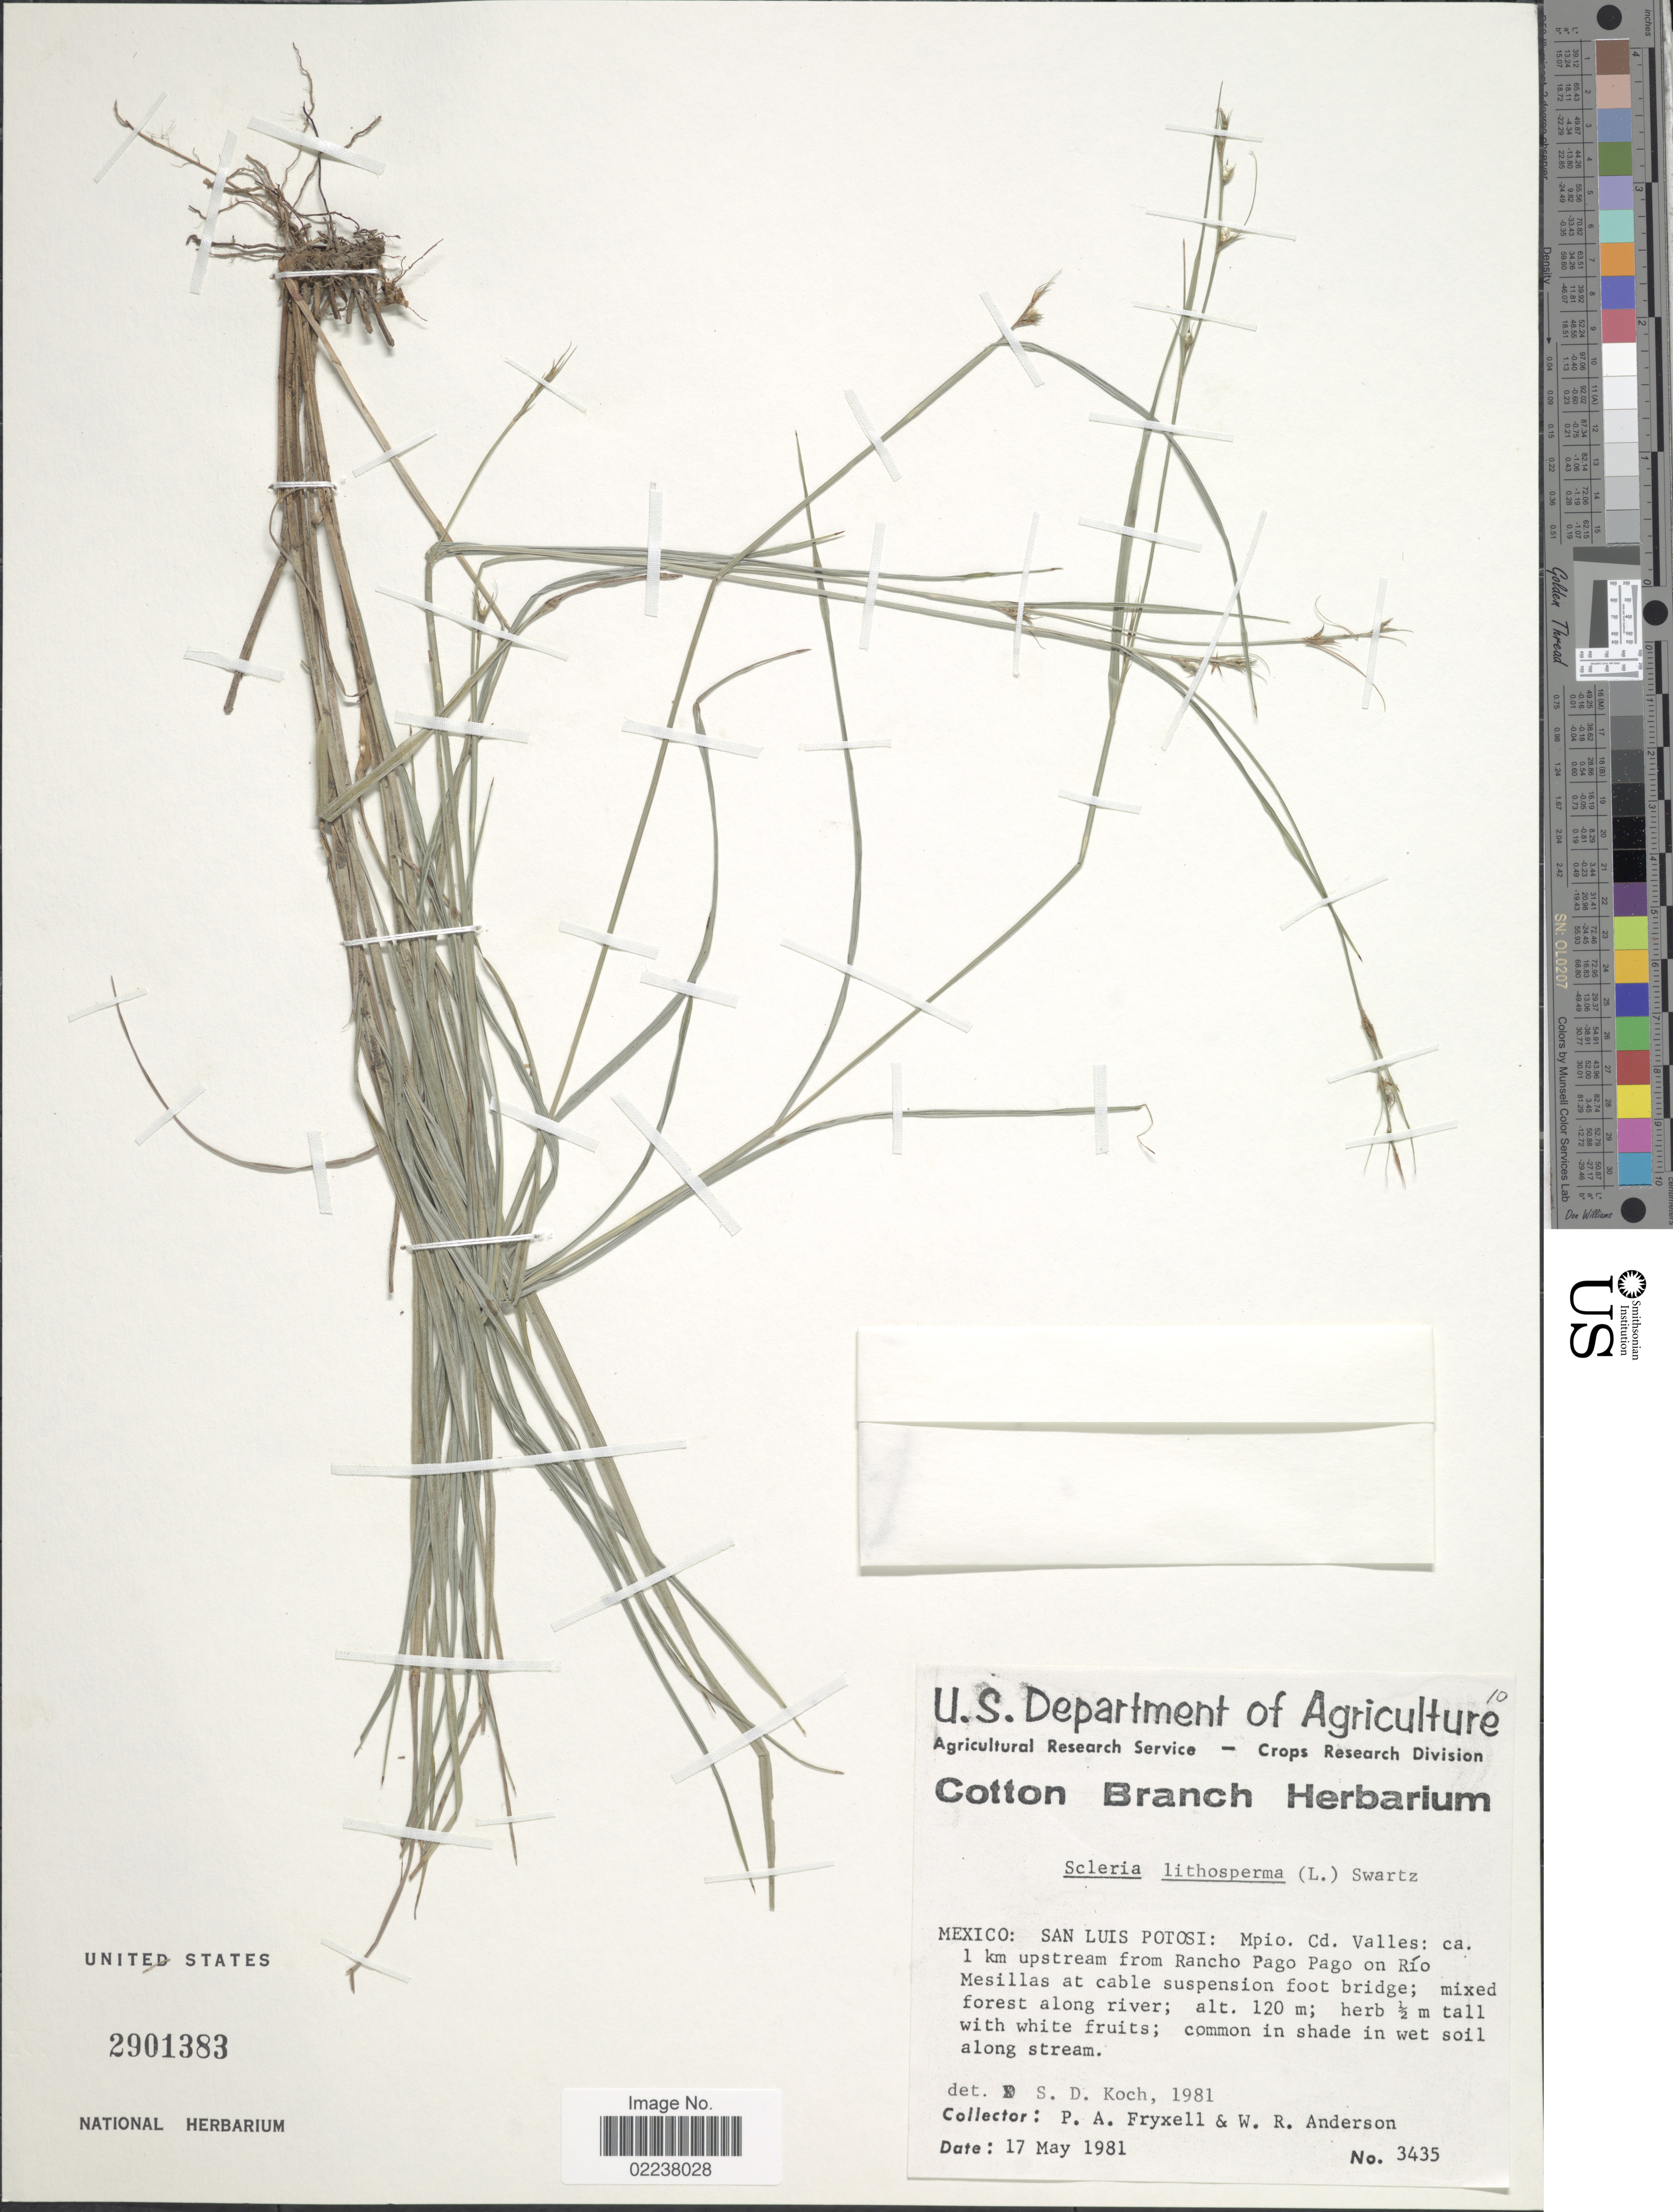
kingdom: Plantae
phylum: Tracheophyta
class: Liliopsida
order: Poales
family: Cyperaceae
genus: Scleria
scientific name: Scleria lithosperma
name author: (L.) Sw.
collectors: P. A. Fryxell & W. Anderson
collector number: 3435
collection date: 1981-05-17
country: Mexico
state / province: San Luis Potosí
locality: Mpio. Cd. Valles: Ca. 1 km upstream from Rancho Pago Pago on Rio Mesillas at cable suspension foot bridge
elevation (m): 120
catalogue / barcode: US 2901383